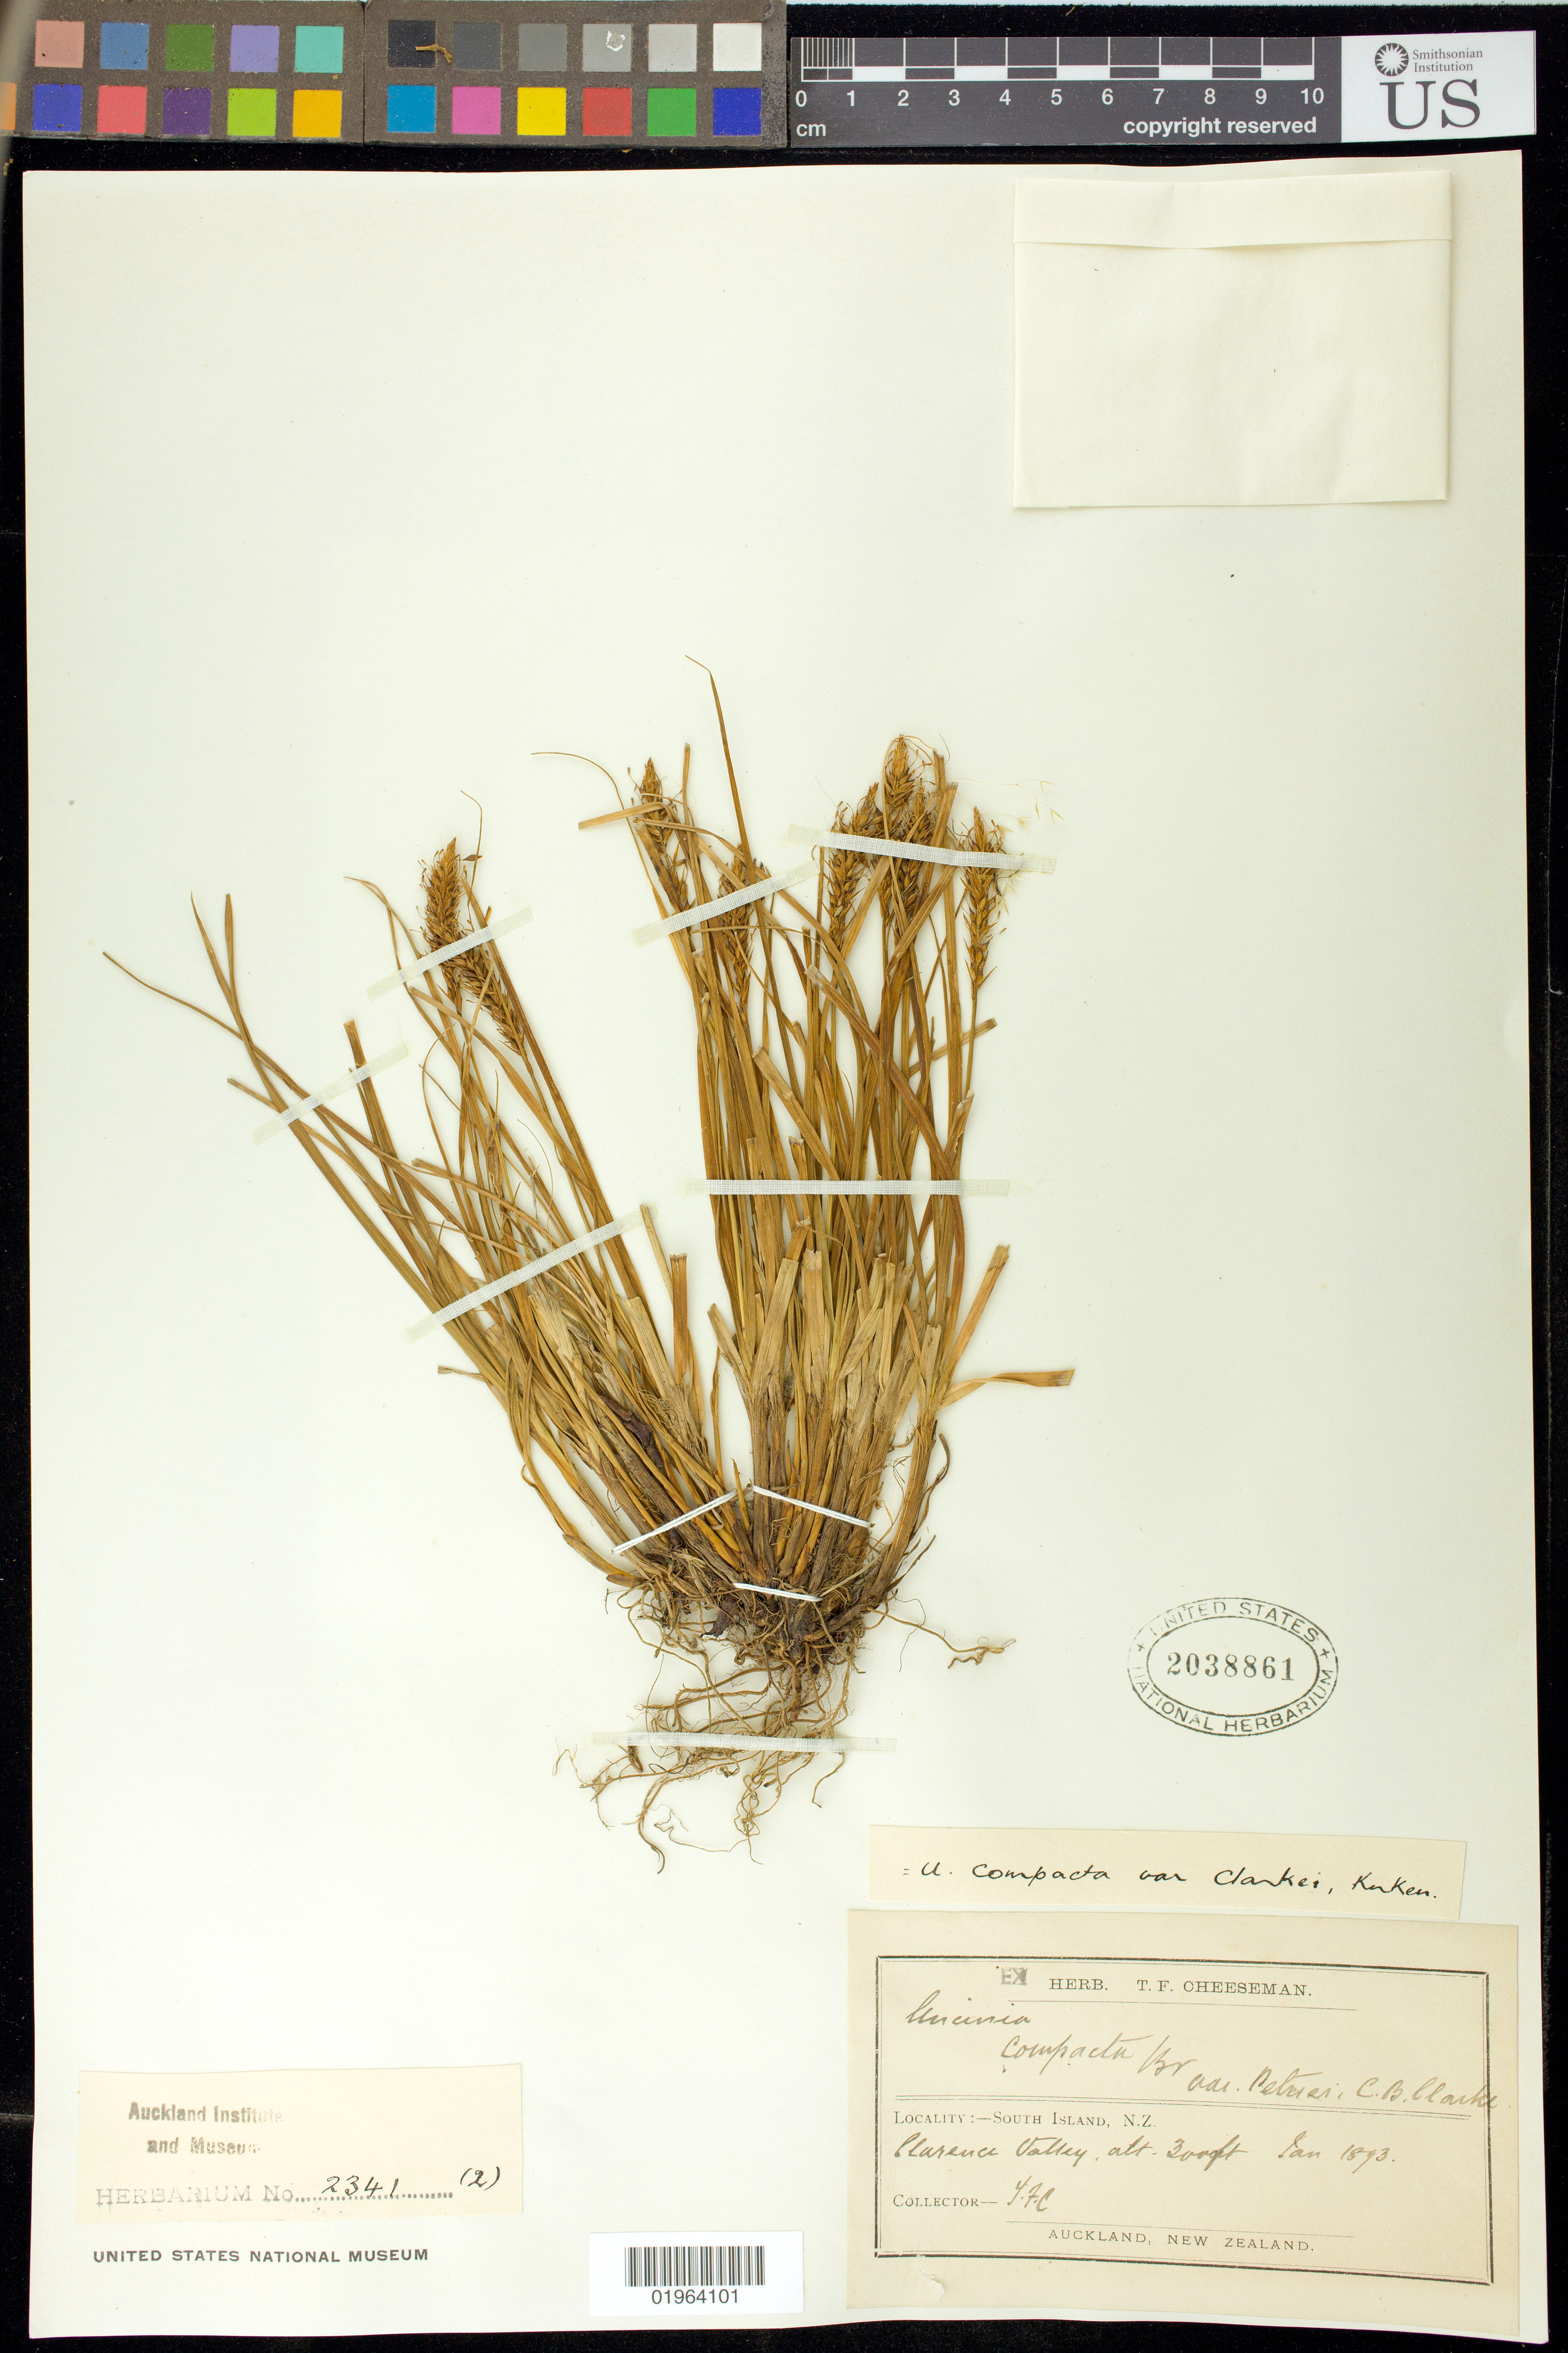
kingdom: Plantae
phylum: Tracheophyta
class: Liliopsida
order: Poales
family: Cyperaceae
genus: Carex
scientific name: Carex edura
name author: K.A. Ford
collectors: ex herb. T. F. Cheeseman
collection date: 1893-01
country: New Zealand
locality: South Island, Clarence Valley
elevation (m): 91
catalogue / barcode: US 2038861